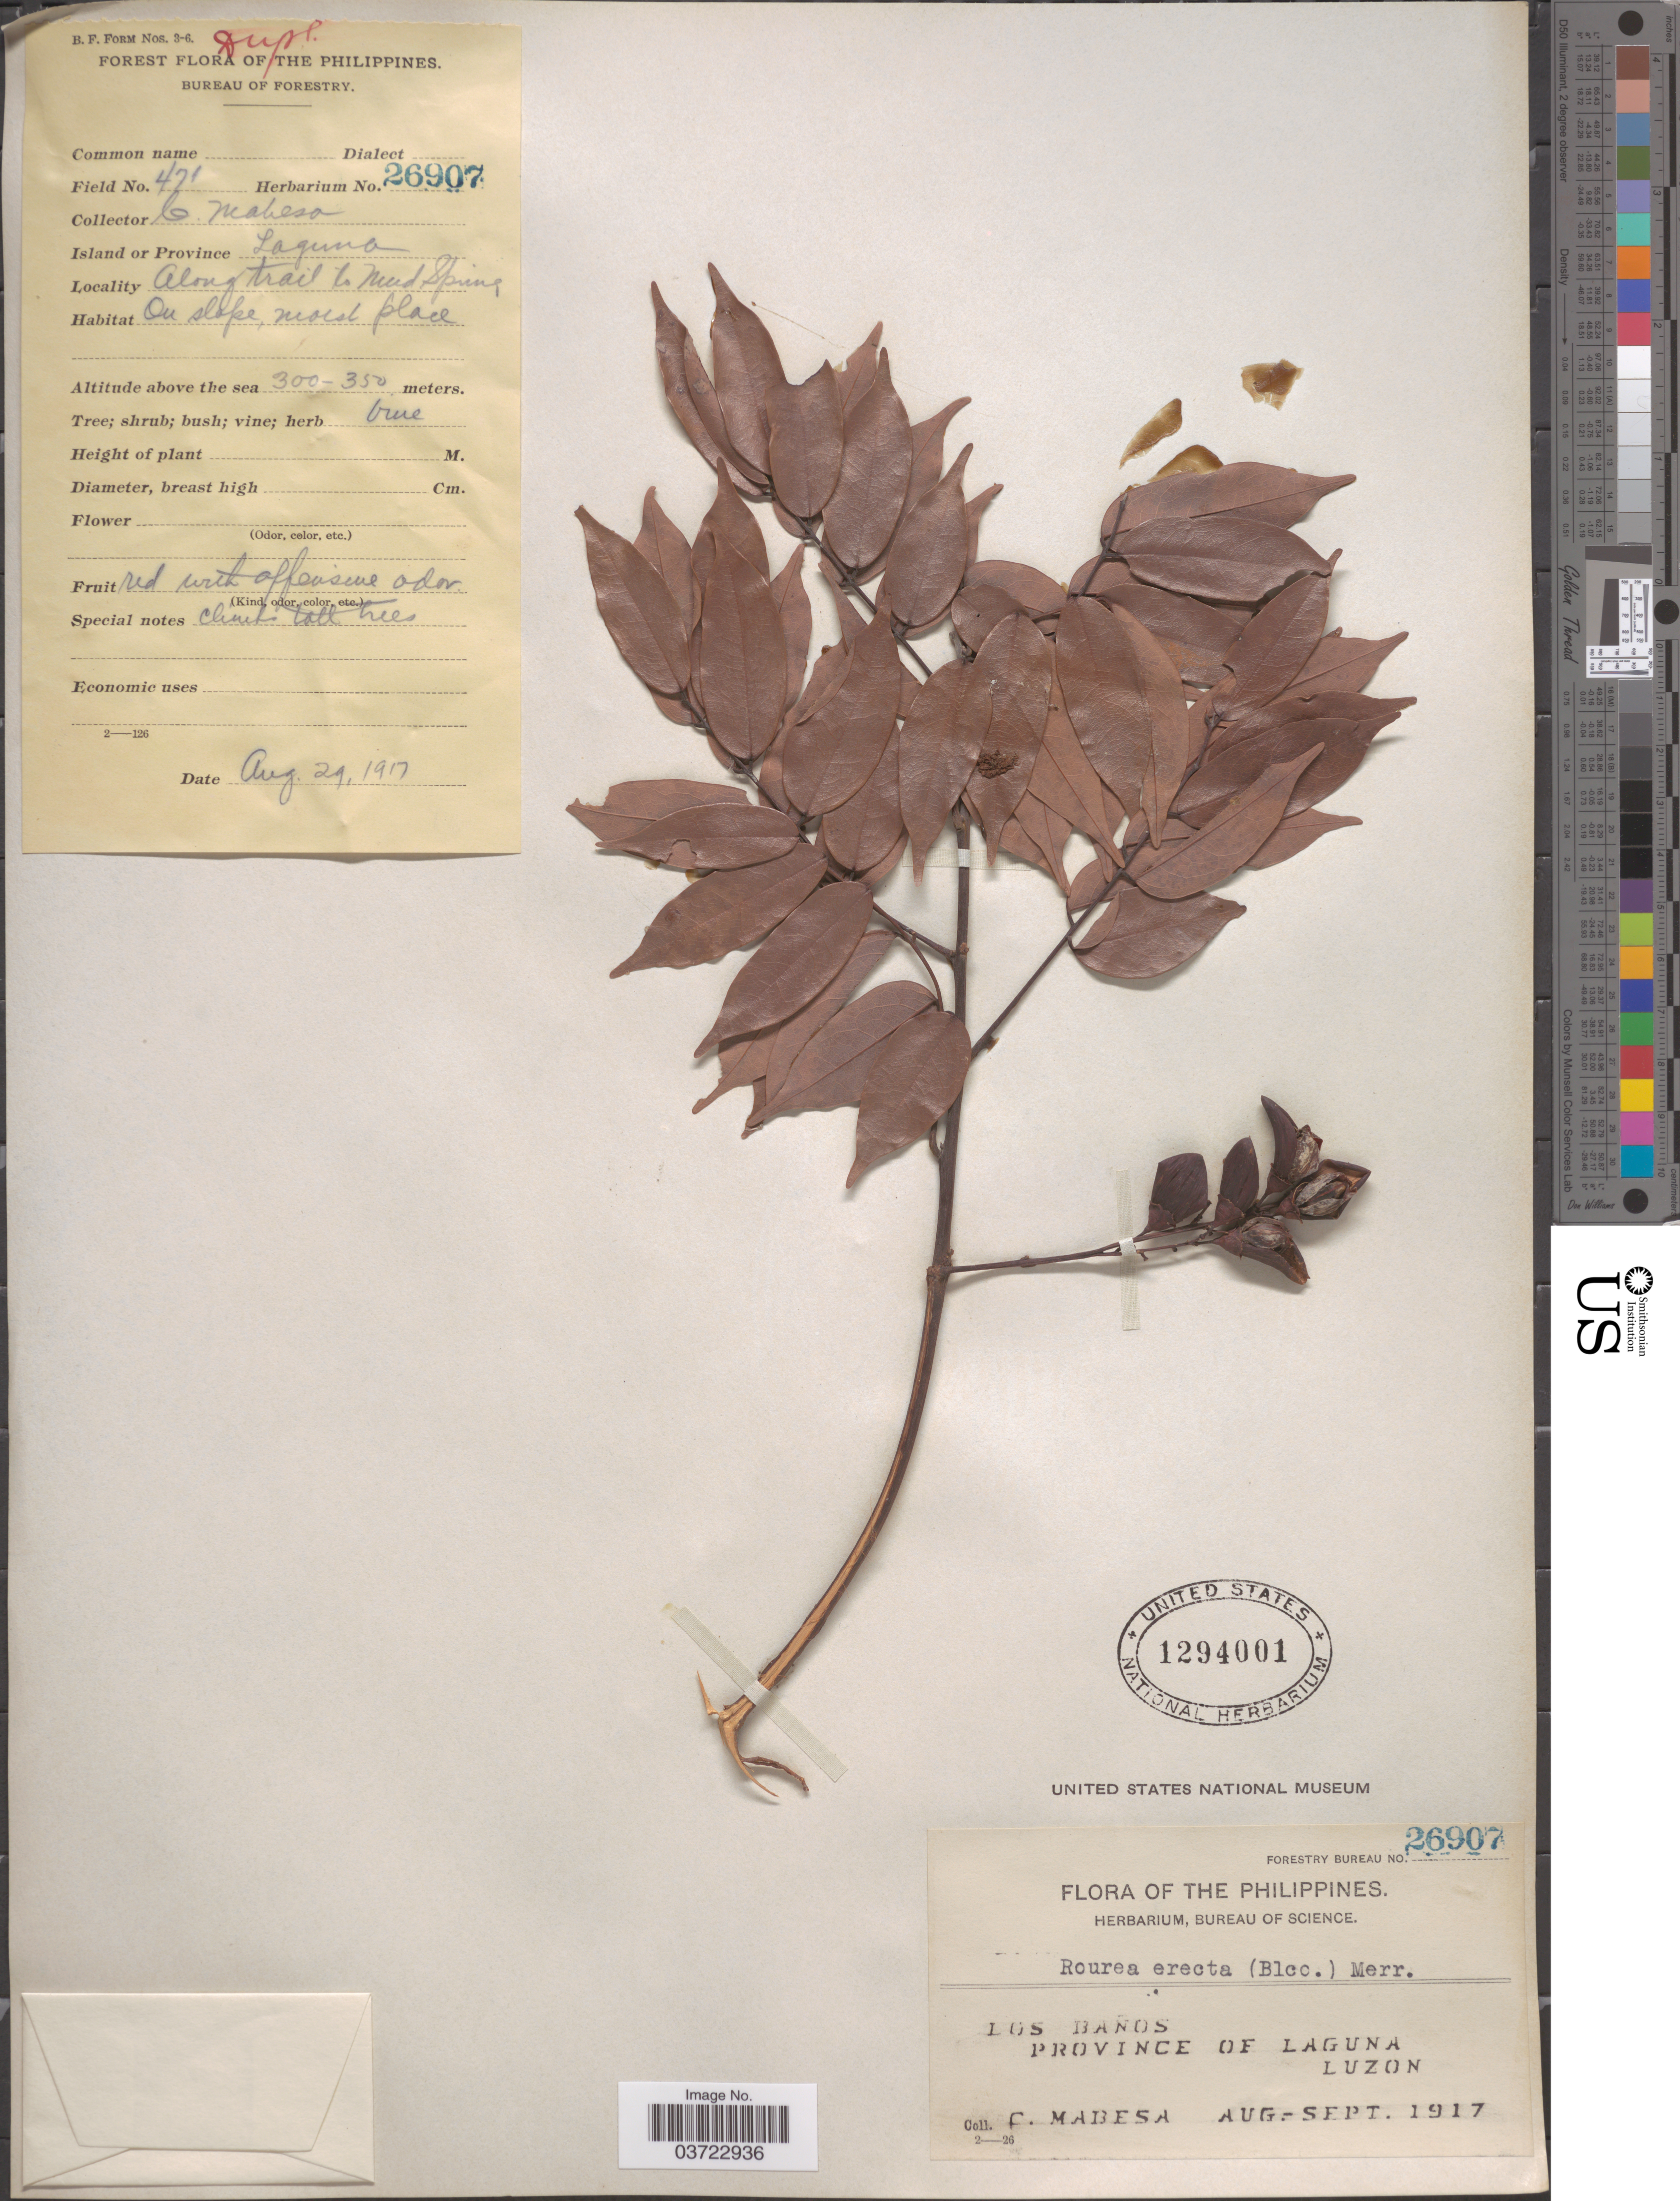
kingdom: Plantae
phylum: Tracheophyta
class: Magnoliopsida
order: Oxalidales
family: Connaraceae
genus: Rourea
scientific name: Rourea erecta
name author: (Blanco) Merr.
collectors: C. Mabesa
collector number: Forestry Bureau 26907/ 471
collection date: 1917-08-29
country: Philippines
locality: Los Baños. Province of Laguna. Luzon. Along trail to Mud Spring.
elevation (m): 300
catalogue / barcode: US 1294001